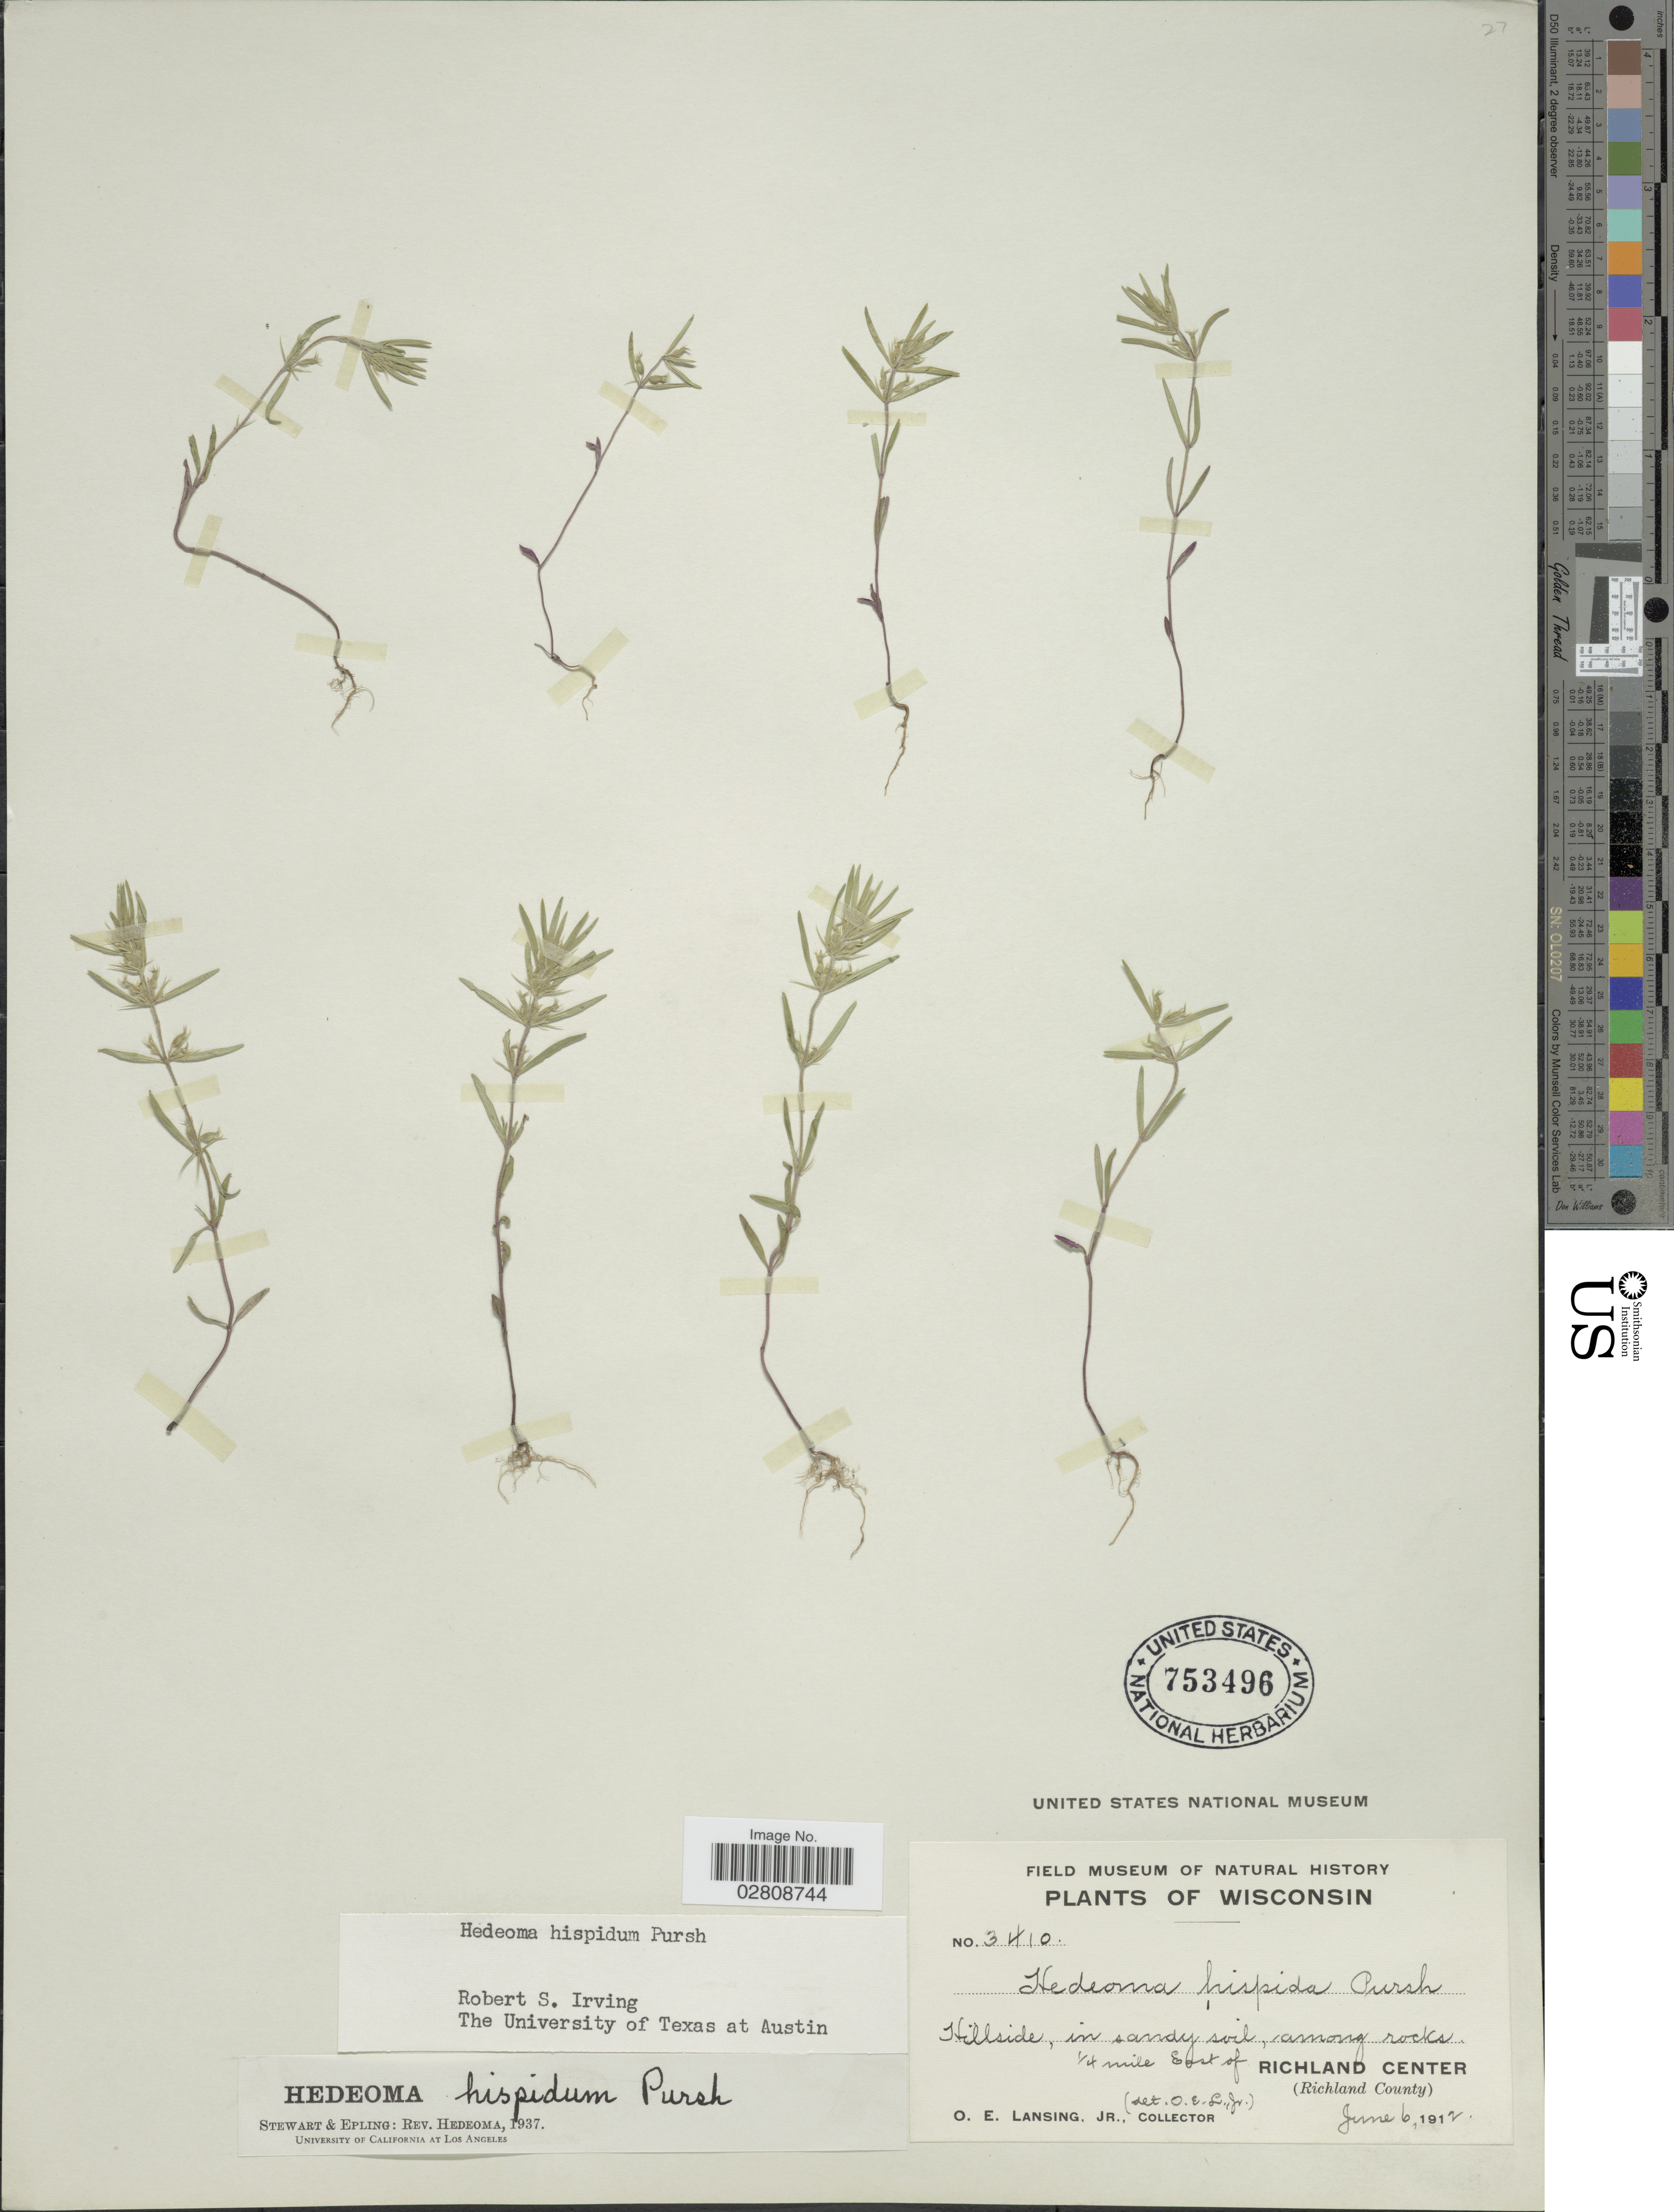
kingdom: Plantae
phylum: Tracheophyta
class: Magnoliopsida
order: Lamiales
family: Lamiaceae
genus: Hedeoma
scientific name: Hedeoma hispida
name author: Pursh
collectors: O. Lansing Jr.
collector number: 3410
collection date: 1912-06-06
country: United States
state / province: Wisconsin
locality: Hillside, in sandy soil, among rocks. ¼ miles East of Richland Center (Richland County).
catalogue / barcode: US 753496